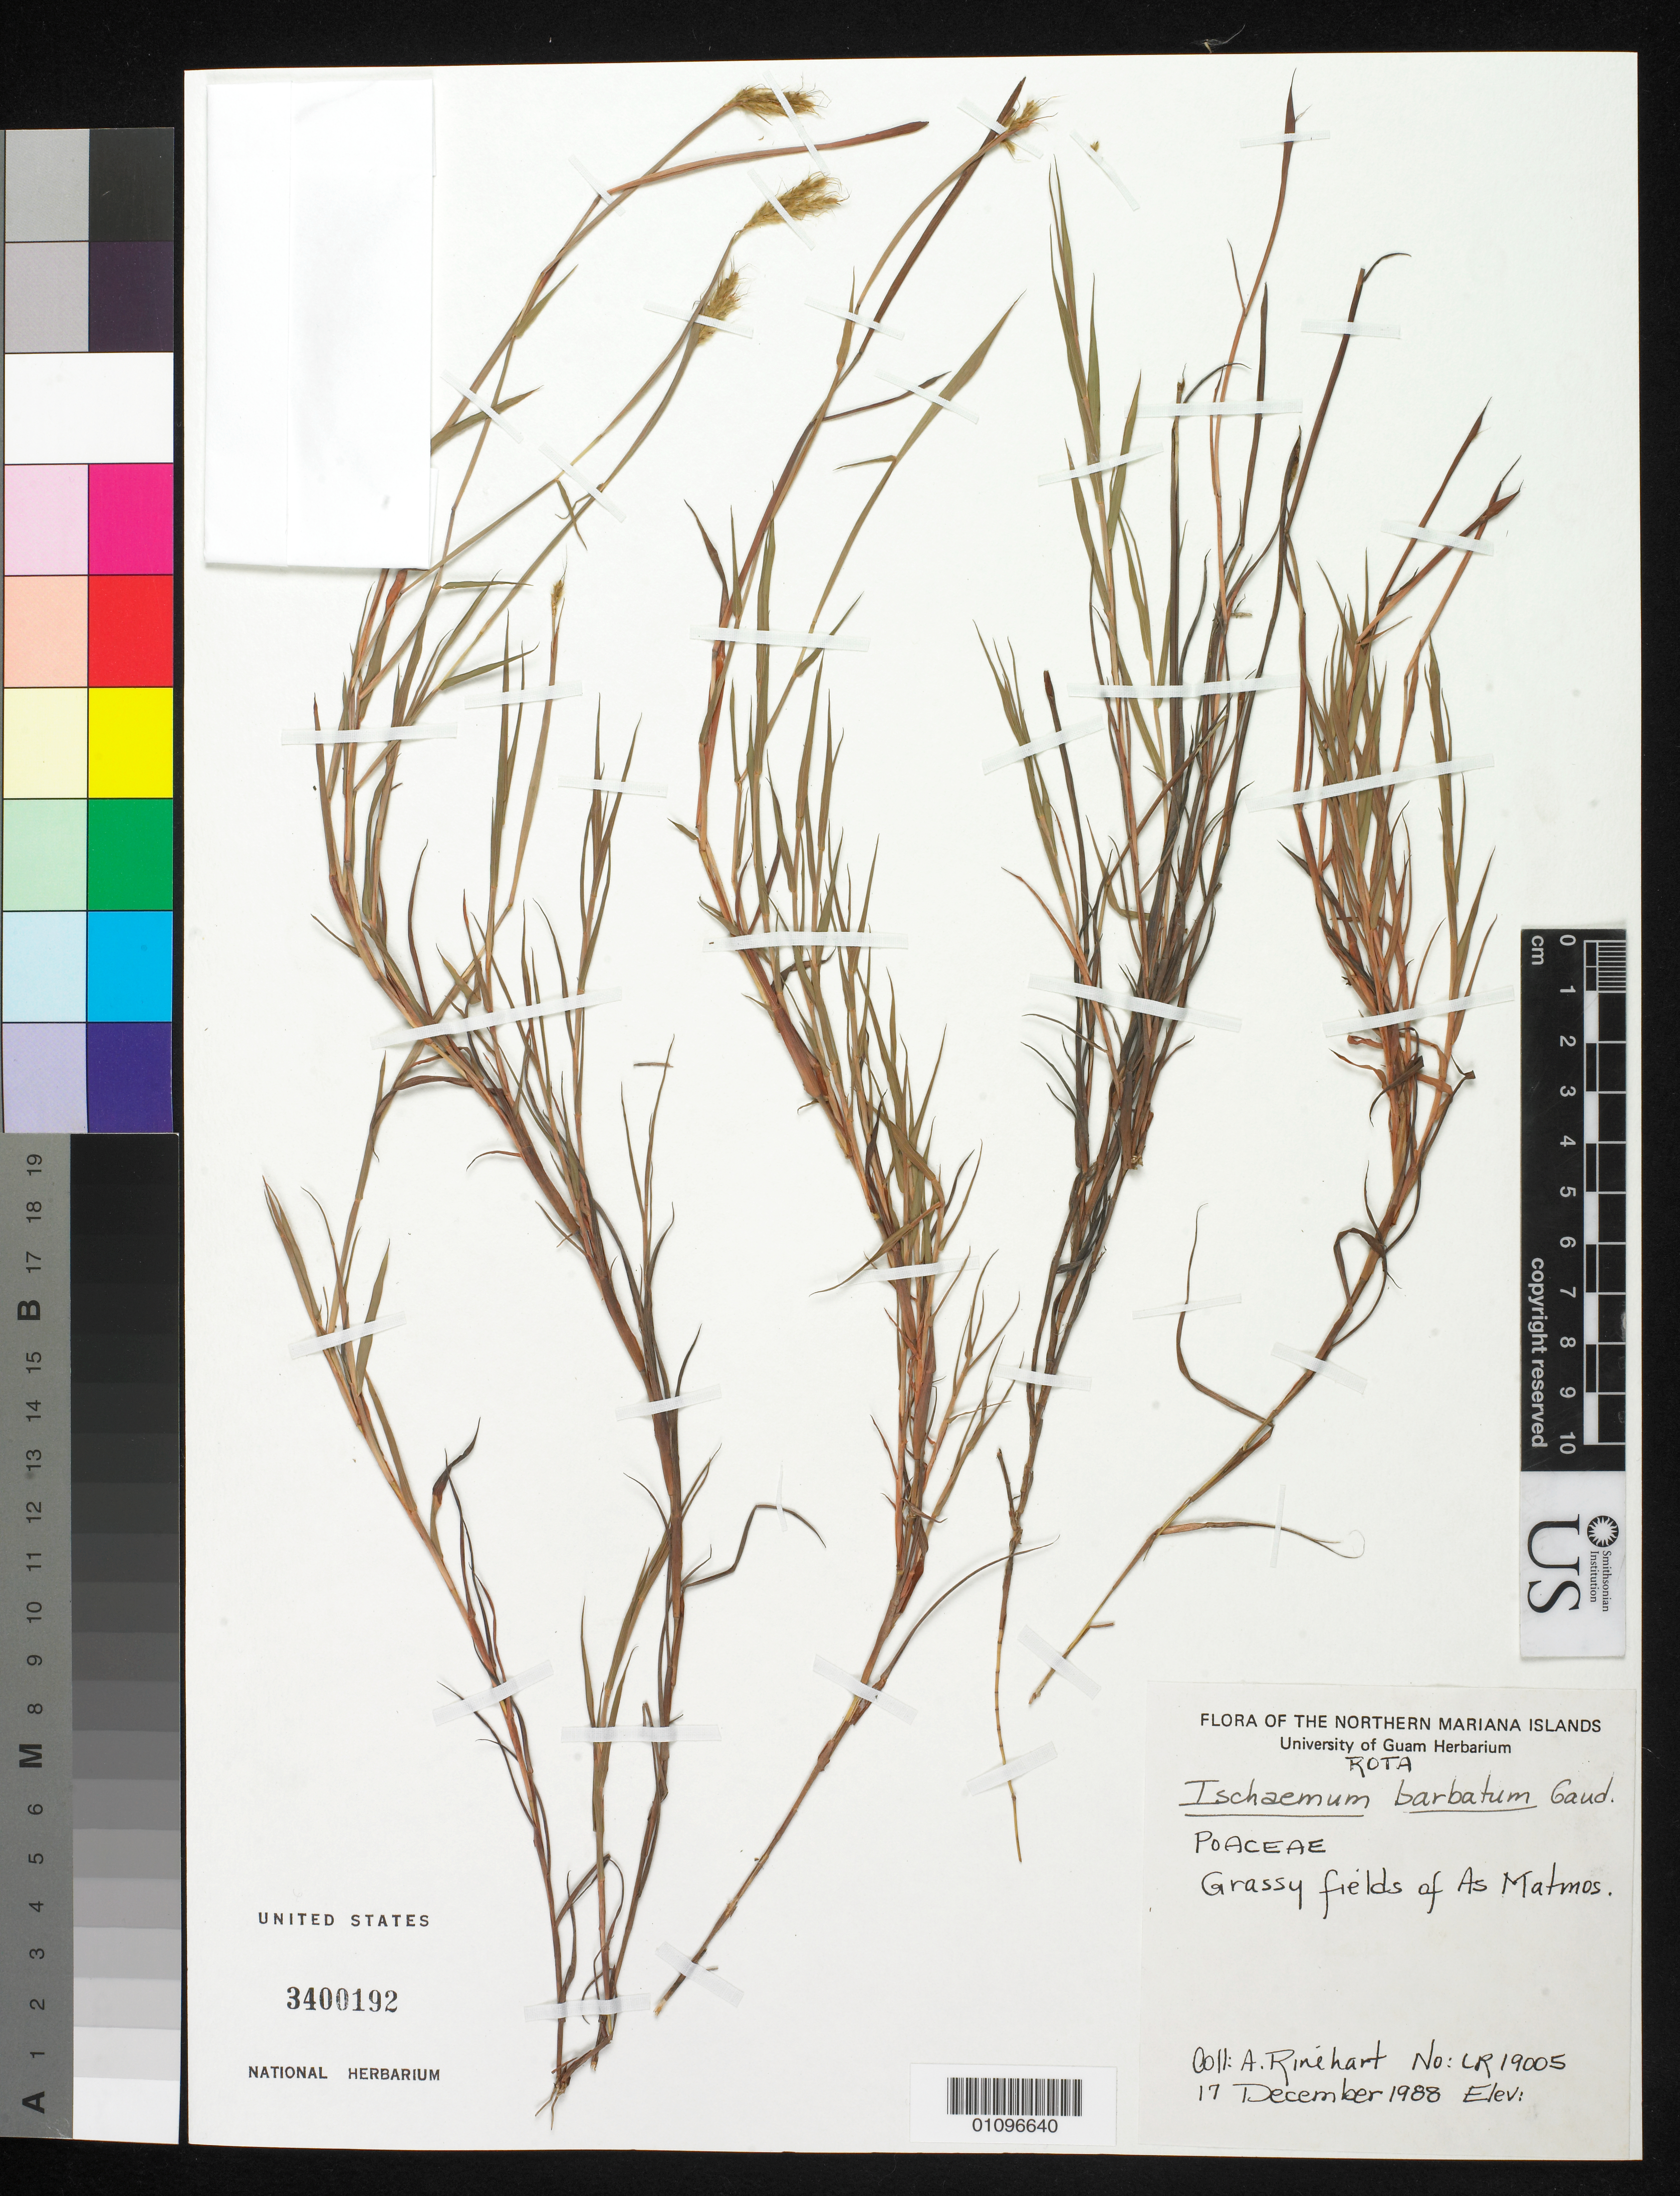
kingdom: Plantae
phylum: Tracheophyta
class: Liliopsida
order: Poales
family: Poaceae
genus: Ischaemum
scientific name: Ischaemum barbatum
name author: Blume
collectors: A. Rinehart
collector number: LR19005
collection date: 1988-12-17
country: Northern Mariana Islands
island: Rota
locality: Grassy fields of Matmos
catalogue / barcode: US 3400192